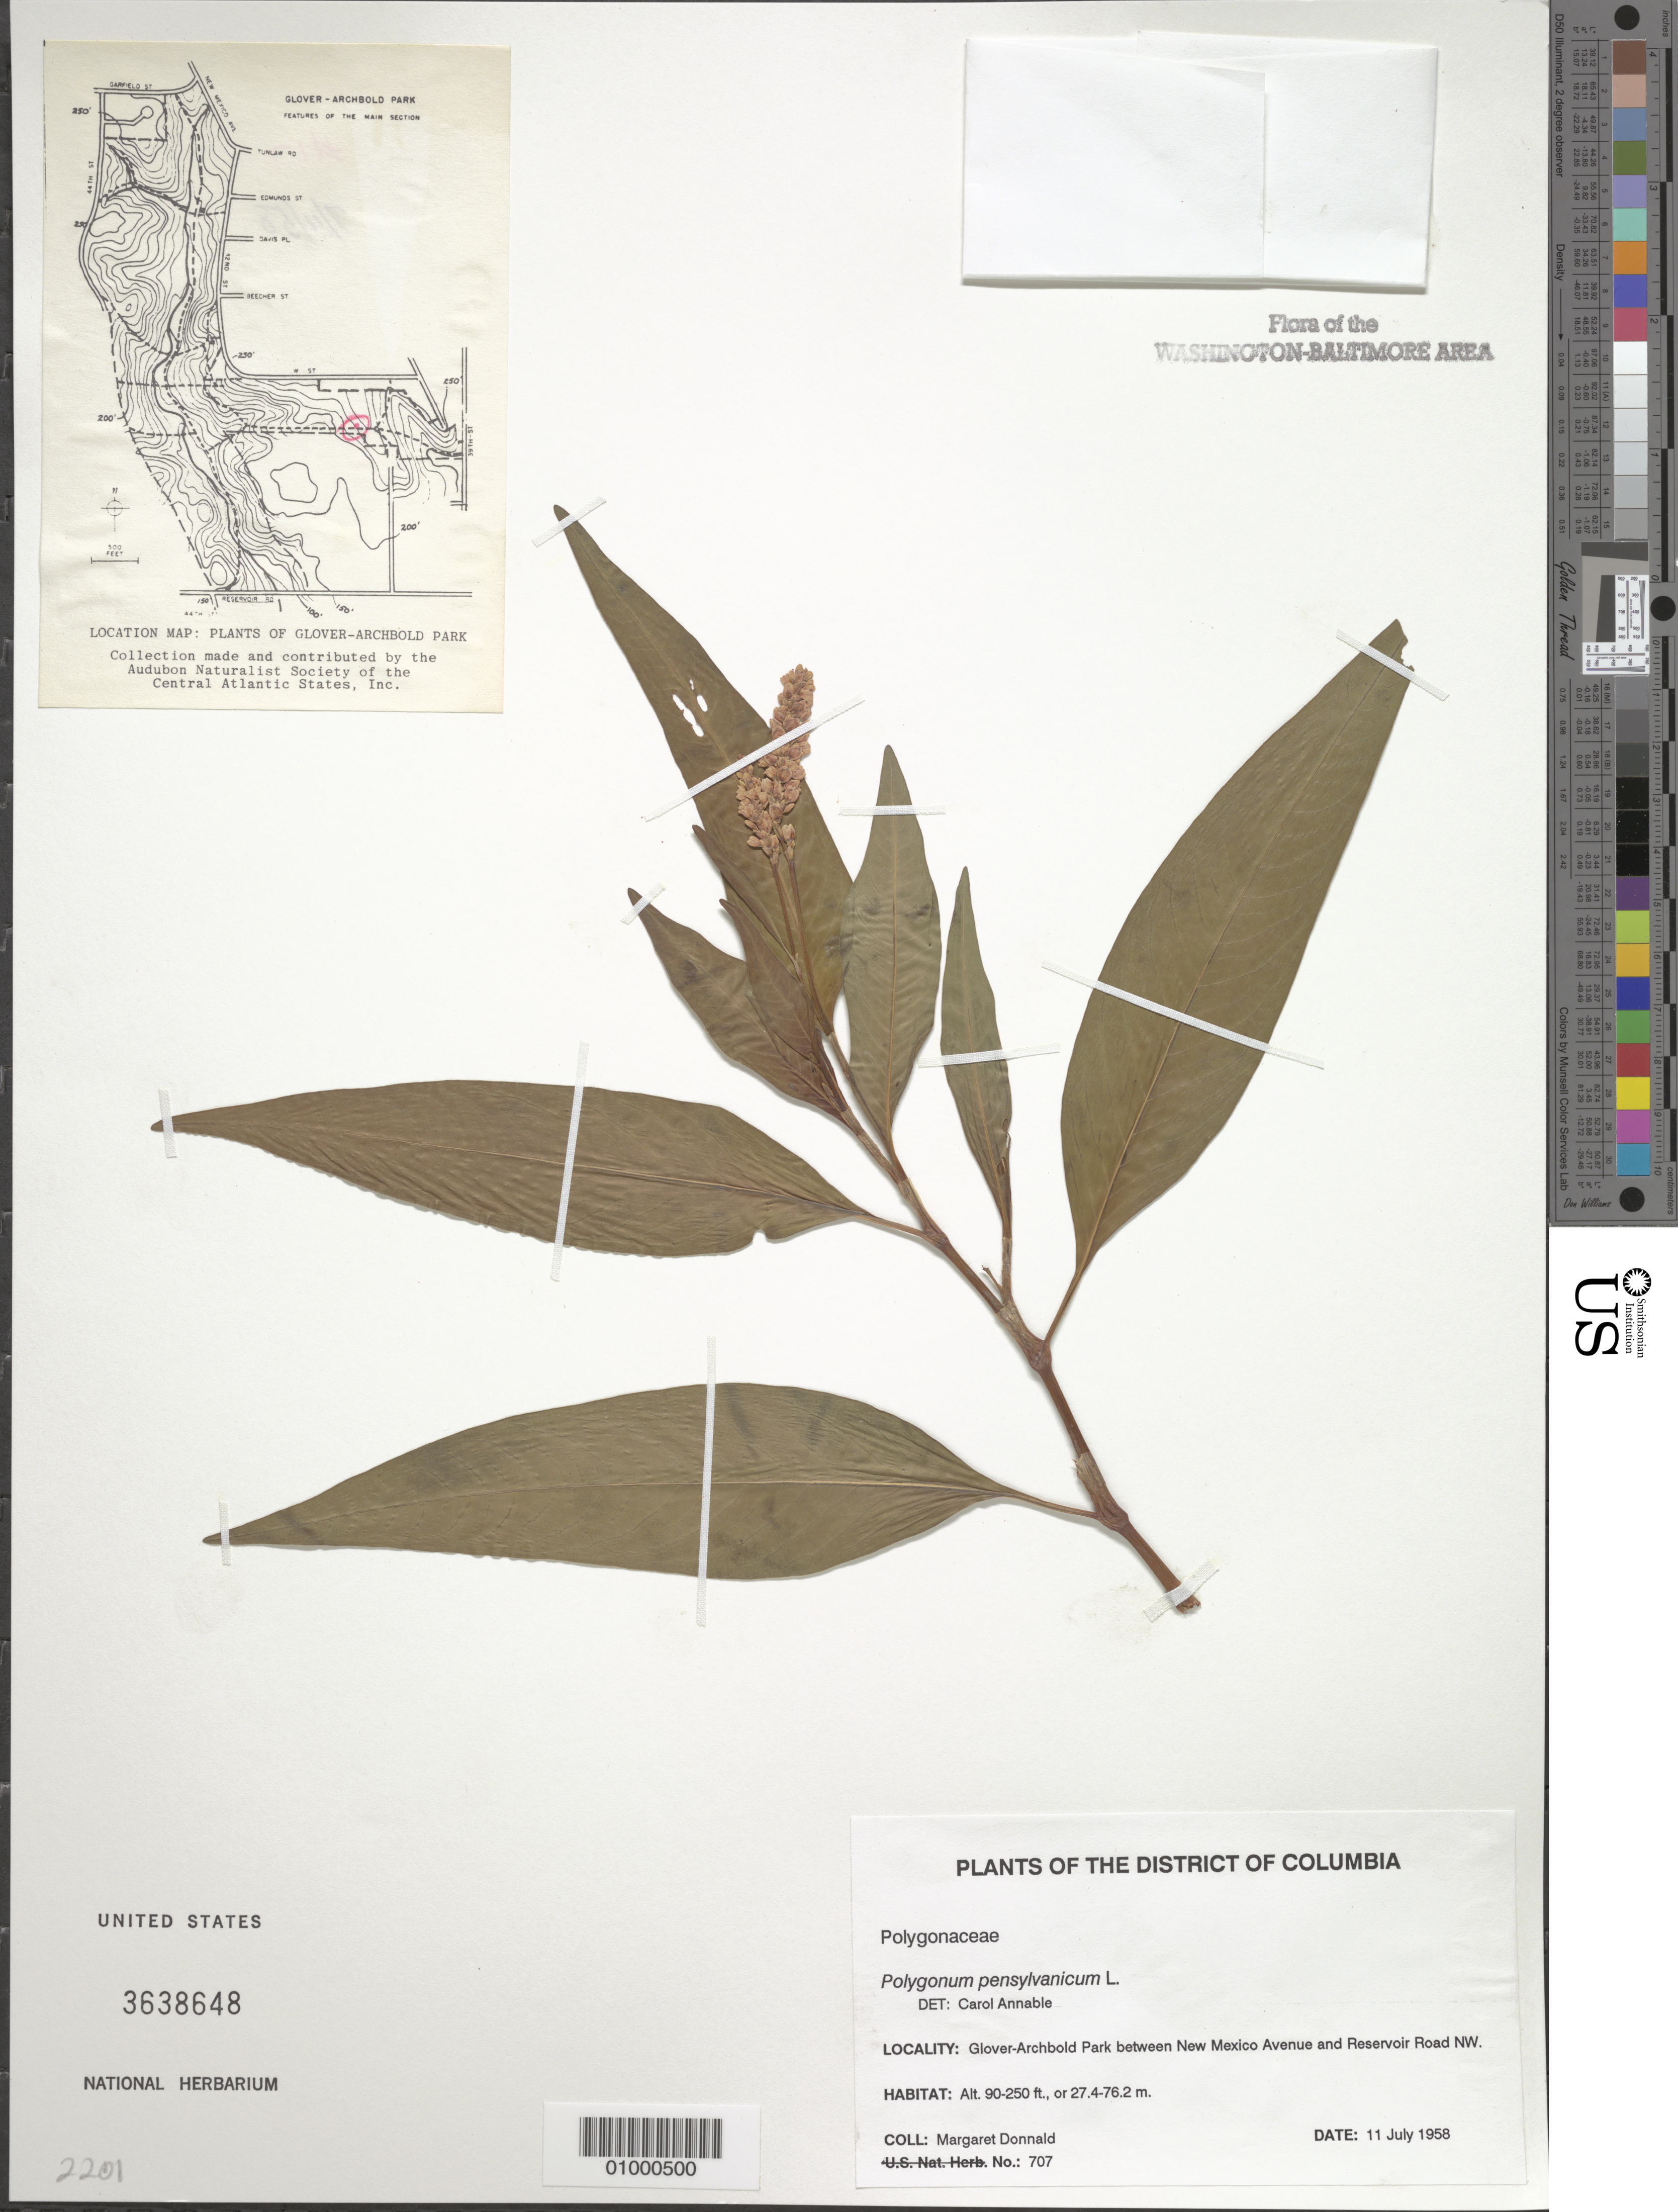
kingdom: Plantae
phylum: Tracheophyta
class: Magnoliopsida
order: Caryophyllales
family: Polygonaceae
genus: Persicaria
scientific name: Persicaria pensylvanica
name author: (L.) M. Gómez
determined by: Atha, D. E.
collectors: M. Donnald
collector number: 707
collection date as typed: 11 July 1958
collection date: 1958-07-11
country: United States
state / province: District of Columbia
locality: Glover-Archbold Park between New Mexico Avenue and Reservoir Road NW.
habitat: park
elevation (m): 27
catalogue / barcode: US 3638648